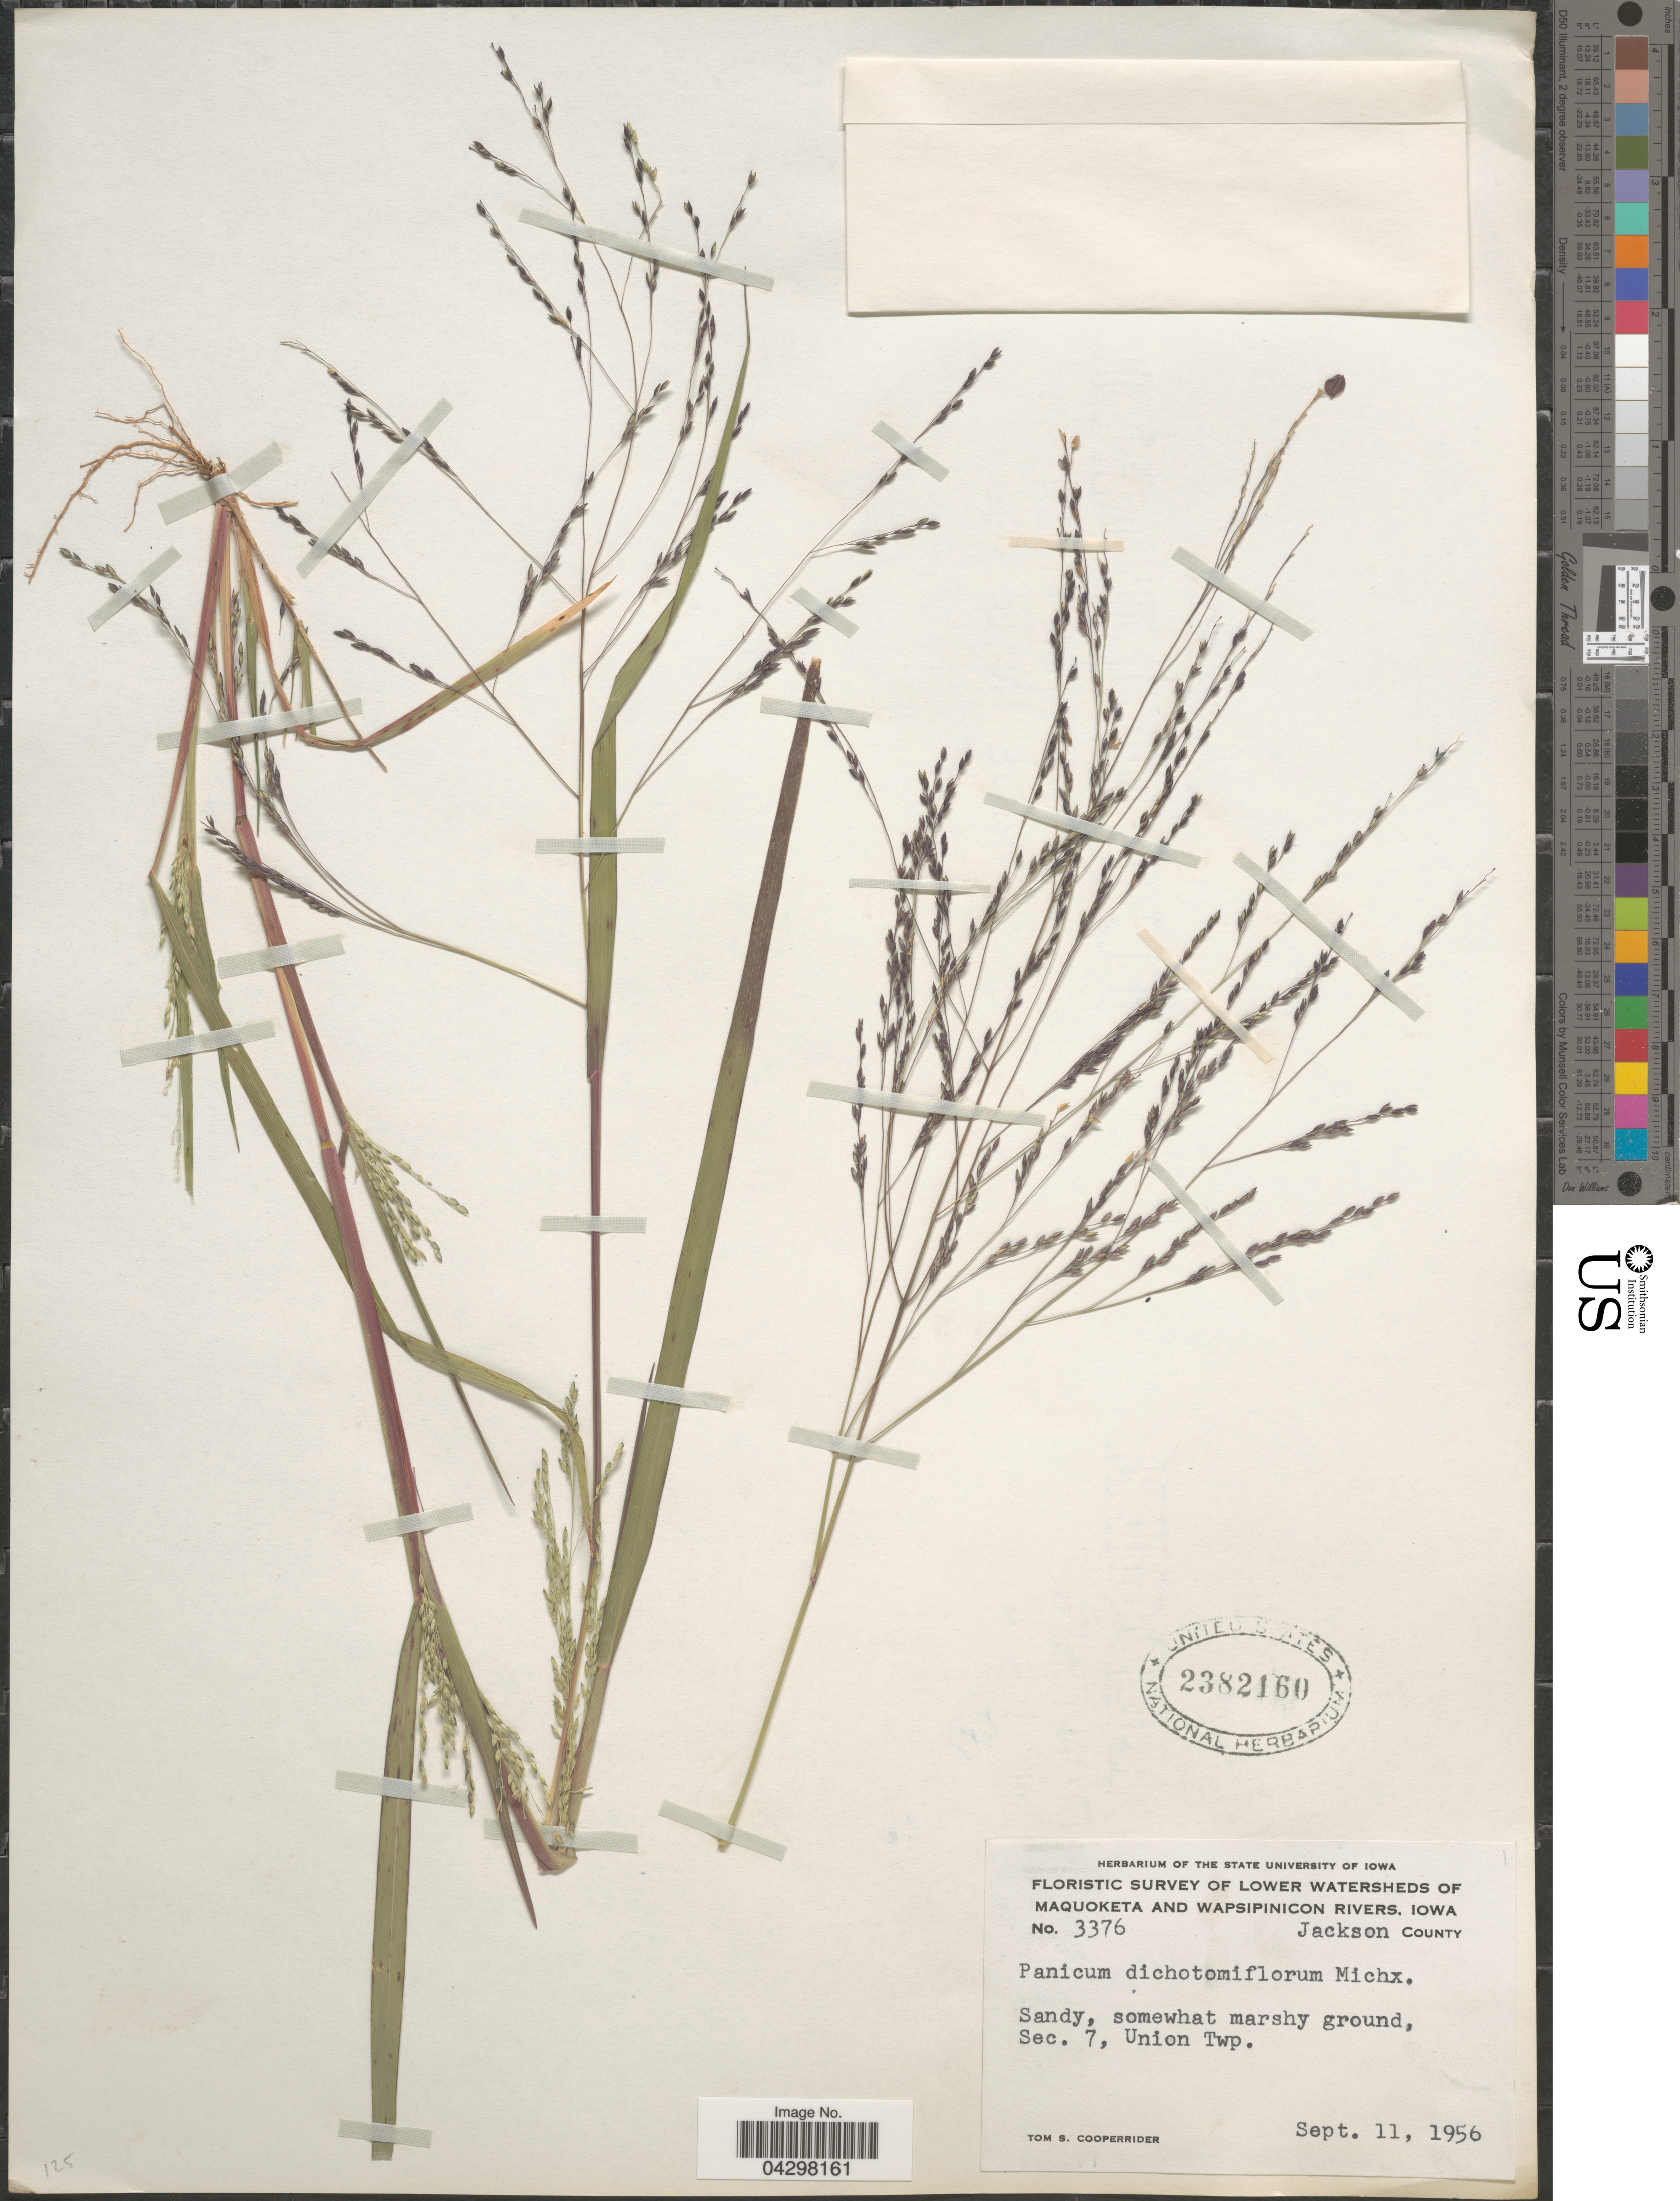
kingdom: Plantae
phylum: Tracheophyta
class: Liliopsida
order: Poales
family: Poaceae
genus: Panicum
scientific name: Panicum dichotomiflorum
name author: Michx.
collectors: T. S. Cooperrider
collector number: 3376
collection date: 1956-09-11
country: United States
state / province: Iowa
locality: Floristic Survey of Lower Watersheds of Maquoketa and Wapsipinicon Rivers. Jackson County. Sec. 7, Union Twp.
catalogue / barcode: US 2382160